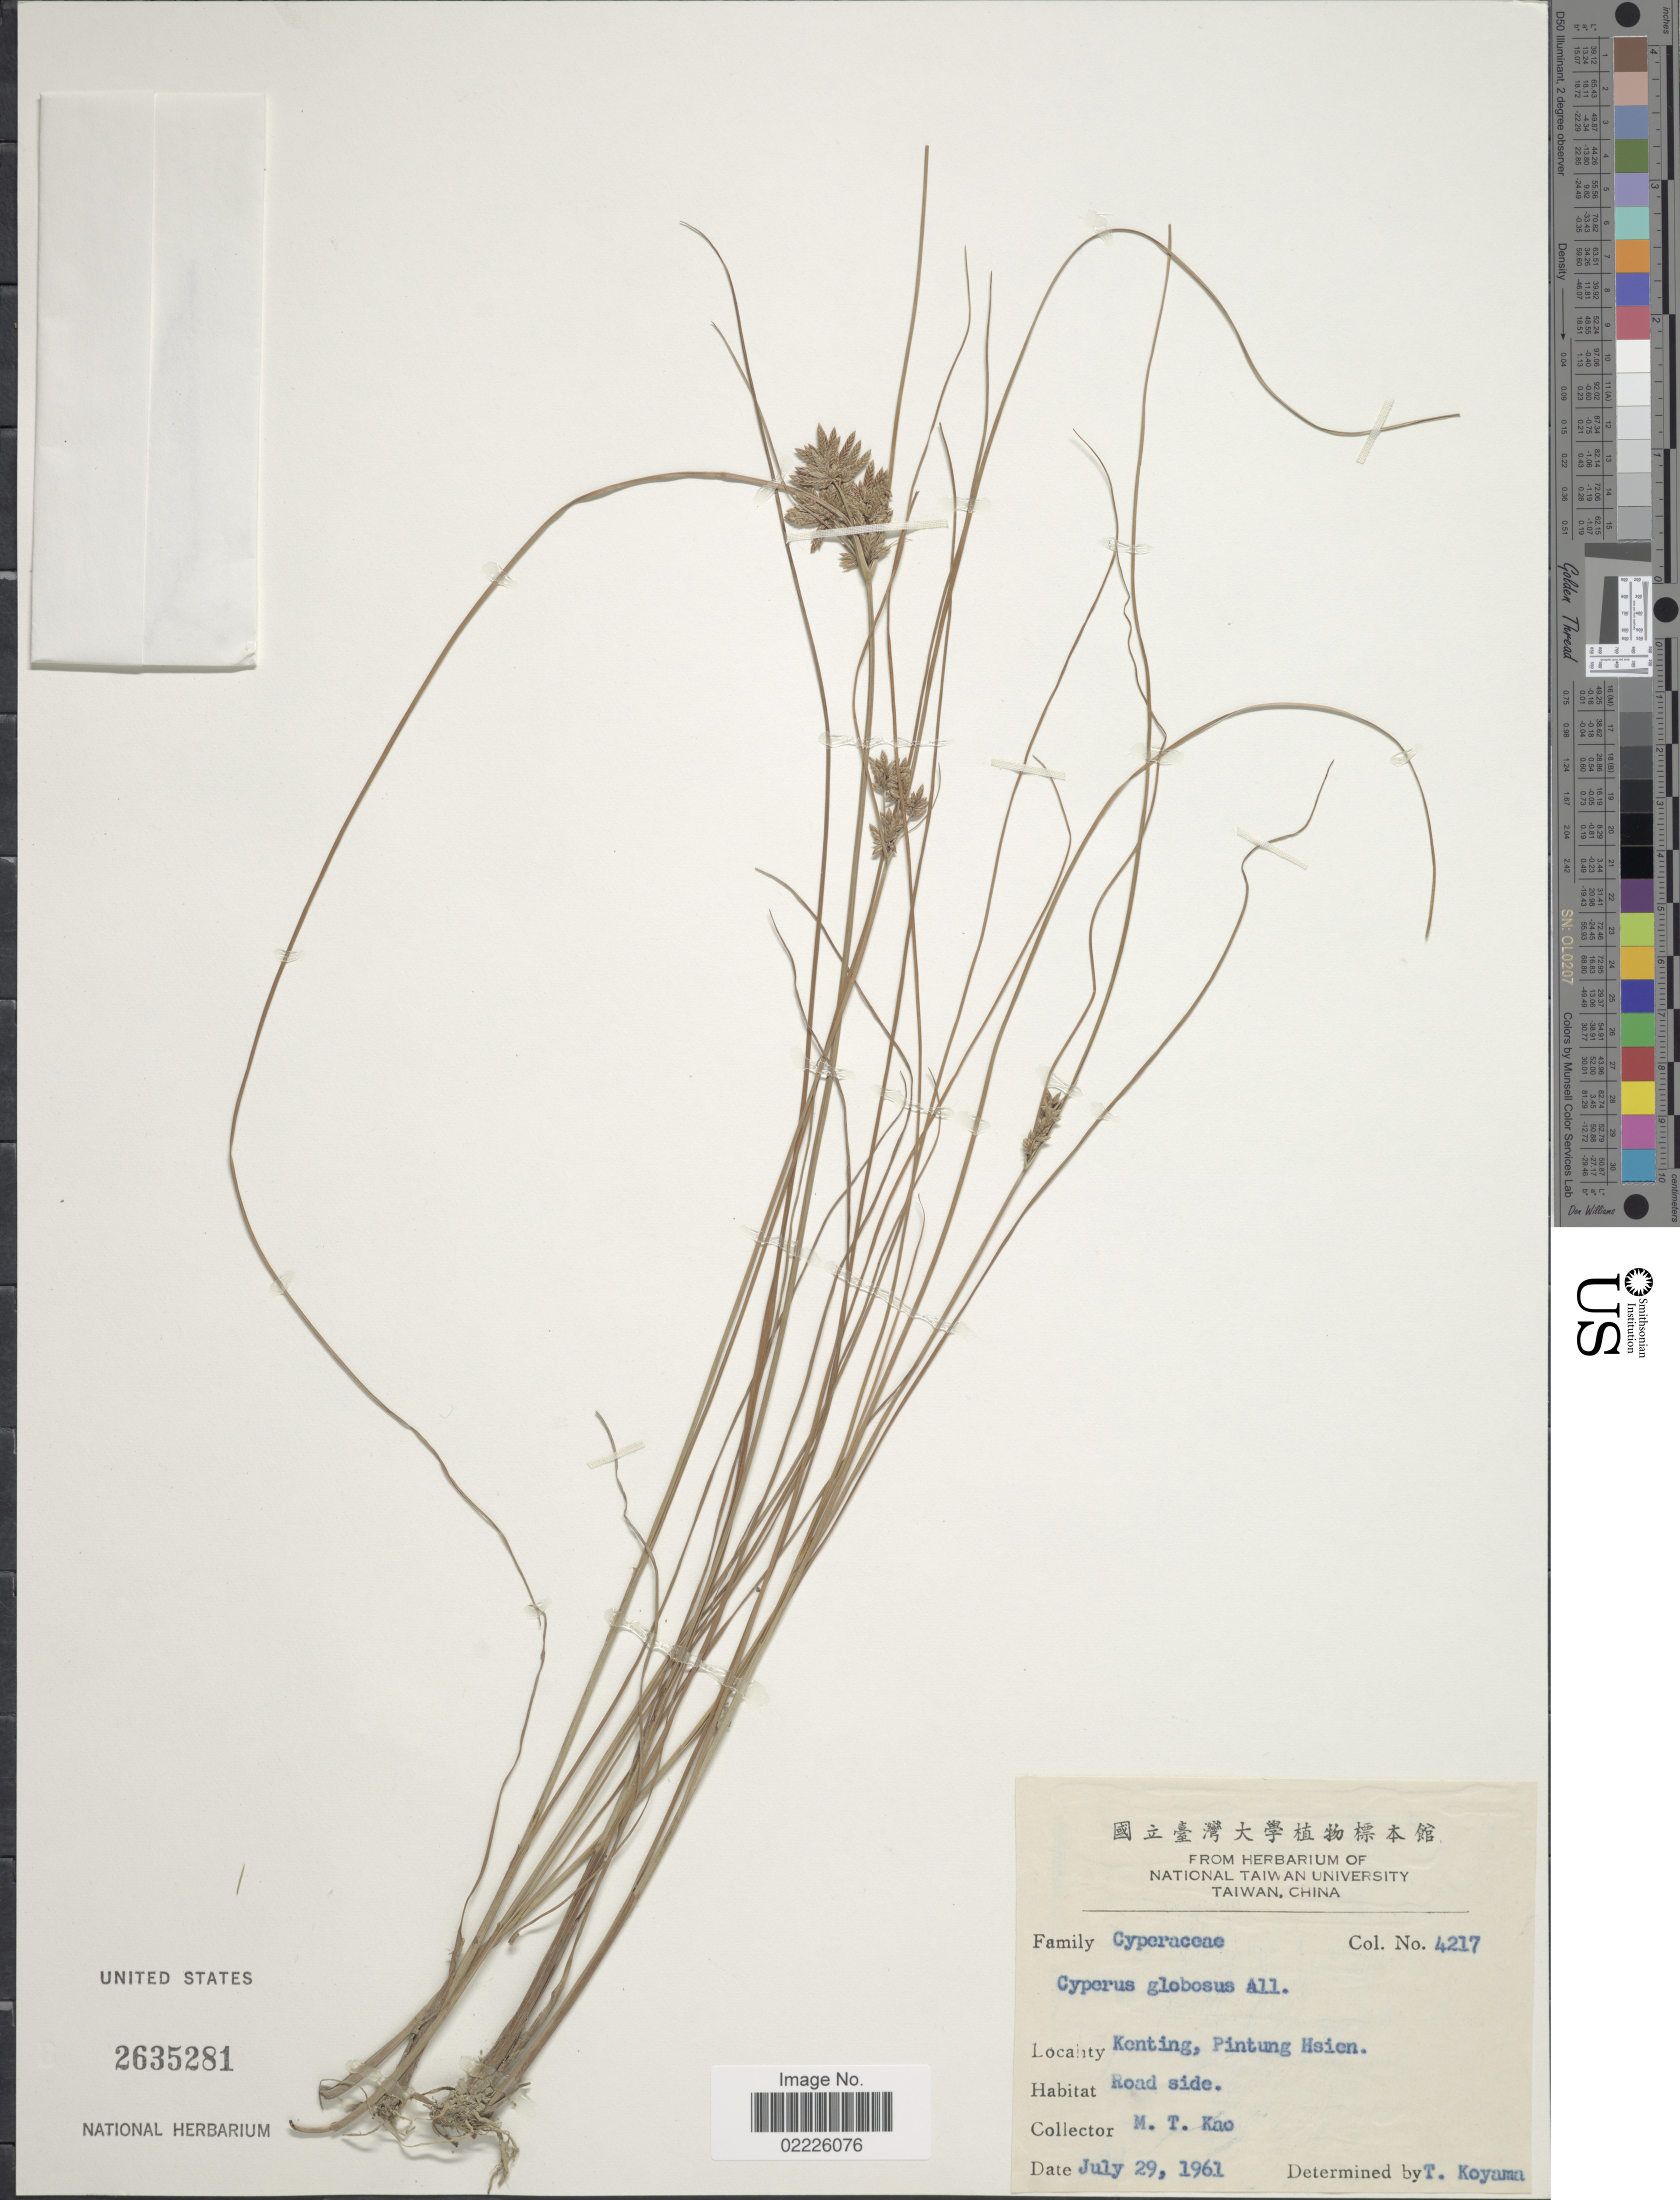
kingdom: Plantae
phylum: Tracheophyta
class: Liliopsida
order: Poales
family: Cyperaceae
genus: Cyperus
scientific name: Cyperus flavidus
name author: Retz.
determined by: Strong, Mark T., (BOT), Smithsonian Institution - National Museum of Natural History (UNITED STATES)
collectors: M. T. Kao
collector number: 4217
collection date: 1961-07-29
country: Taiwan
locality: Konting, Pintung Hsien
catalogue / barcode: US 2635281